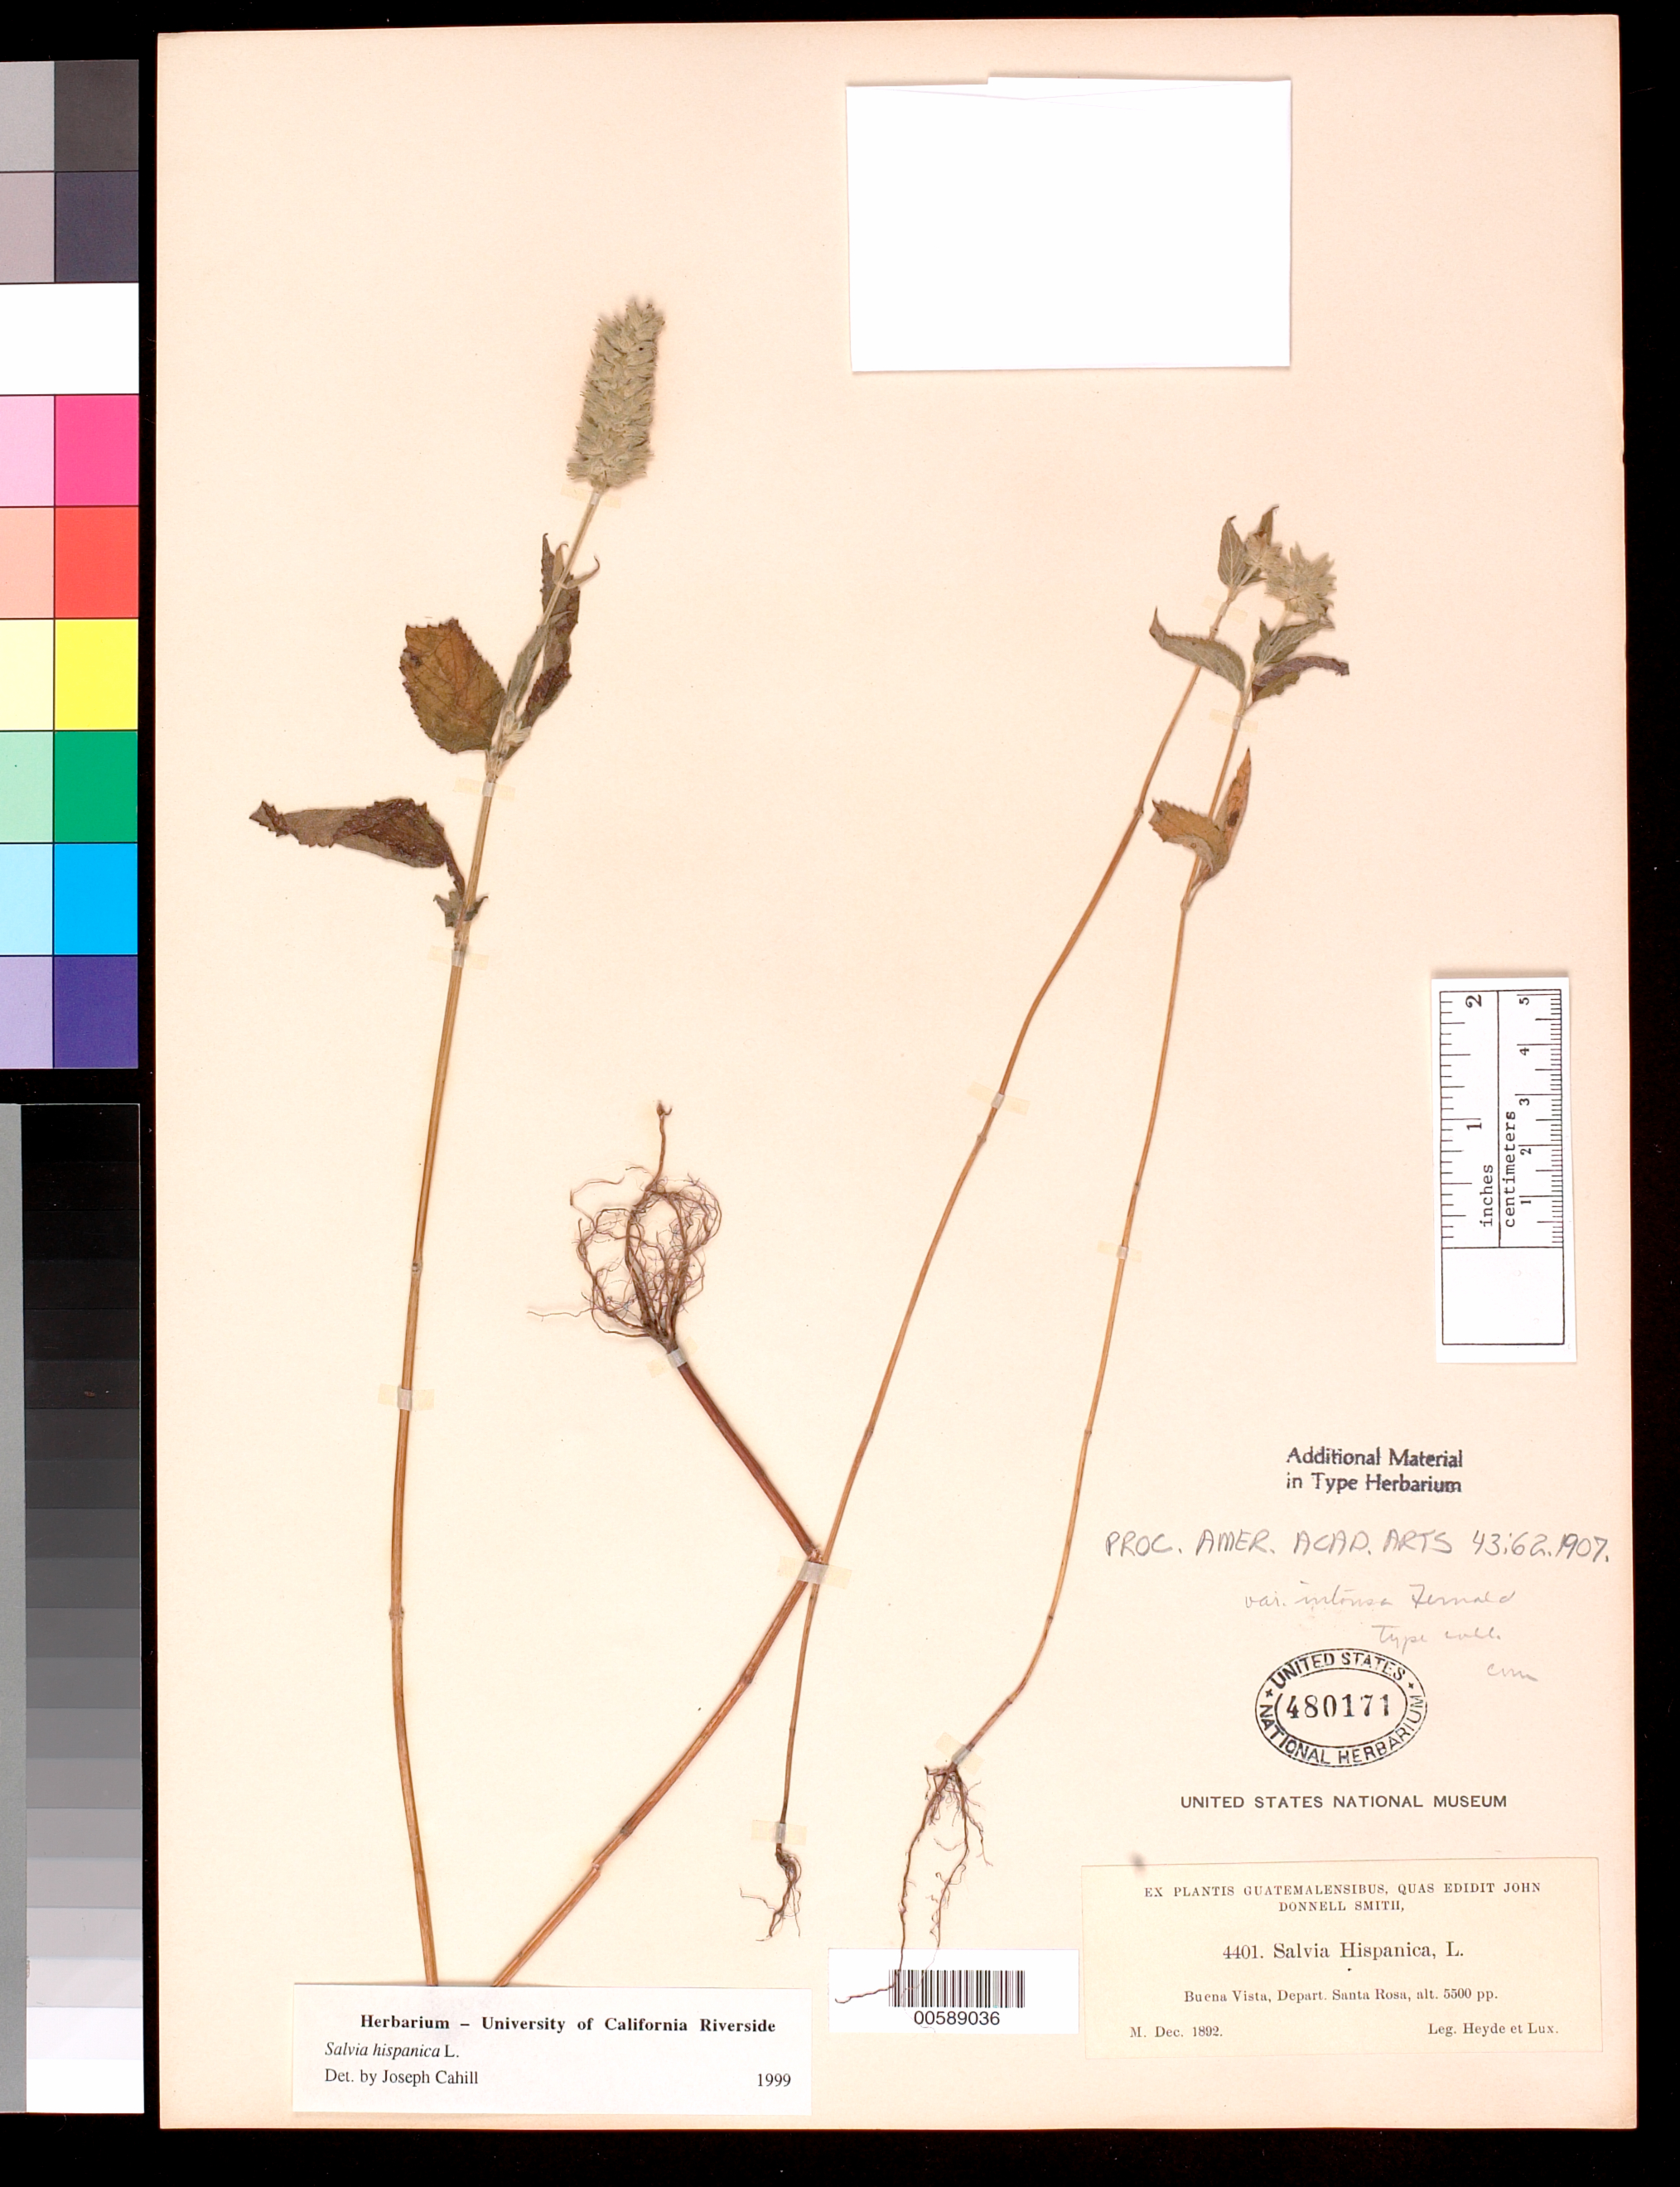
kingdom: Plantae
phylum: Tracheophyta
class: Magnoliopsida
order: Lamiales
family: Lamiaceae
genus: Salvia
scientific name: Salvia hispanica var. intonsa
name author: Fernald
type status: Isotype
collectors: E. T. Heyde & E. Lux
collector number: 4401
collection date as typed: Dec 1892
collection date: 1892-12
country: Guatemala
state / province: Santa Rosa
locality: Buena Vista.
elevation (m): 1676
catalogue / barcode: US 480171